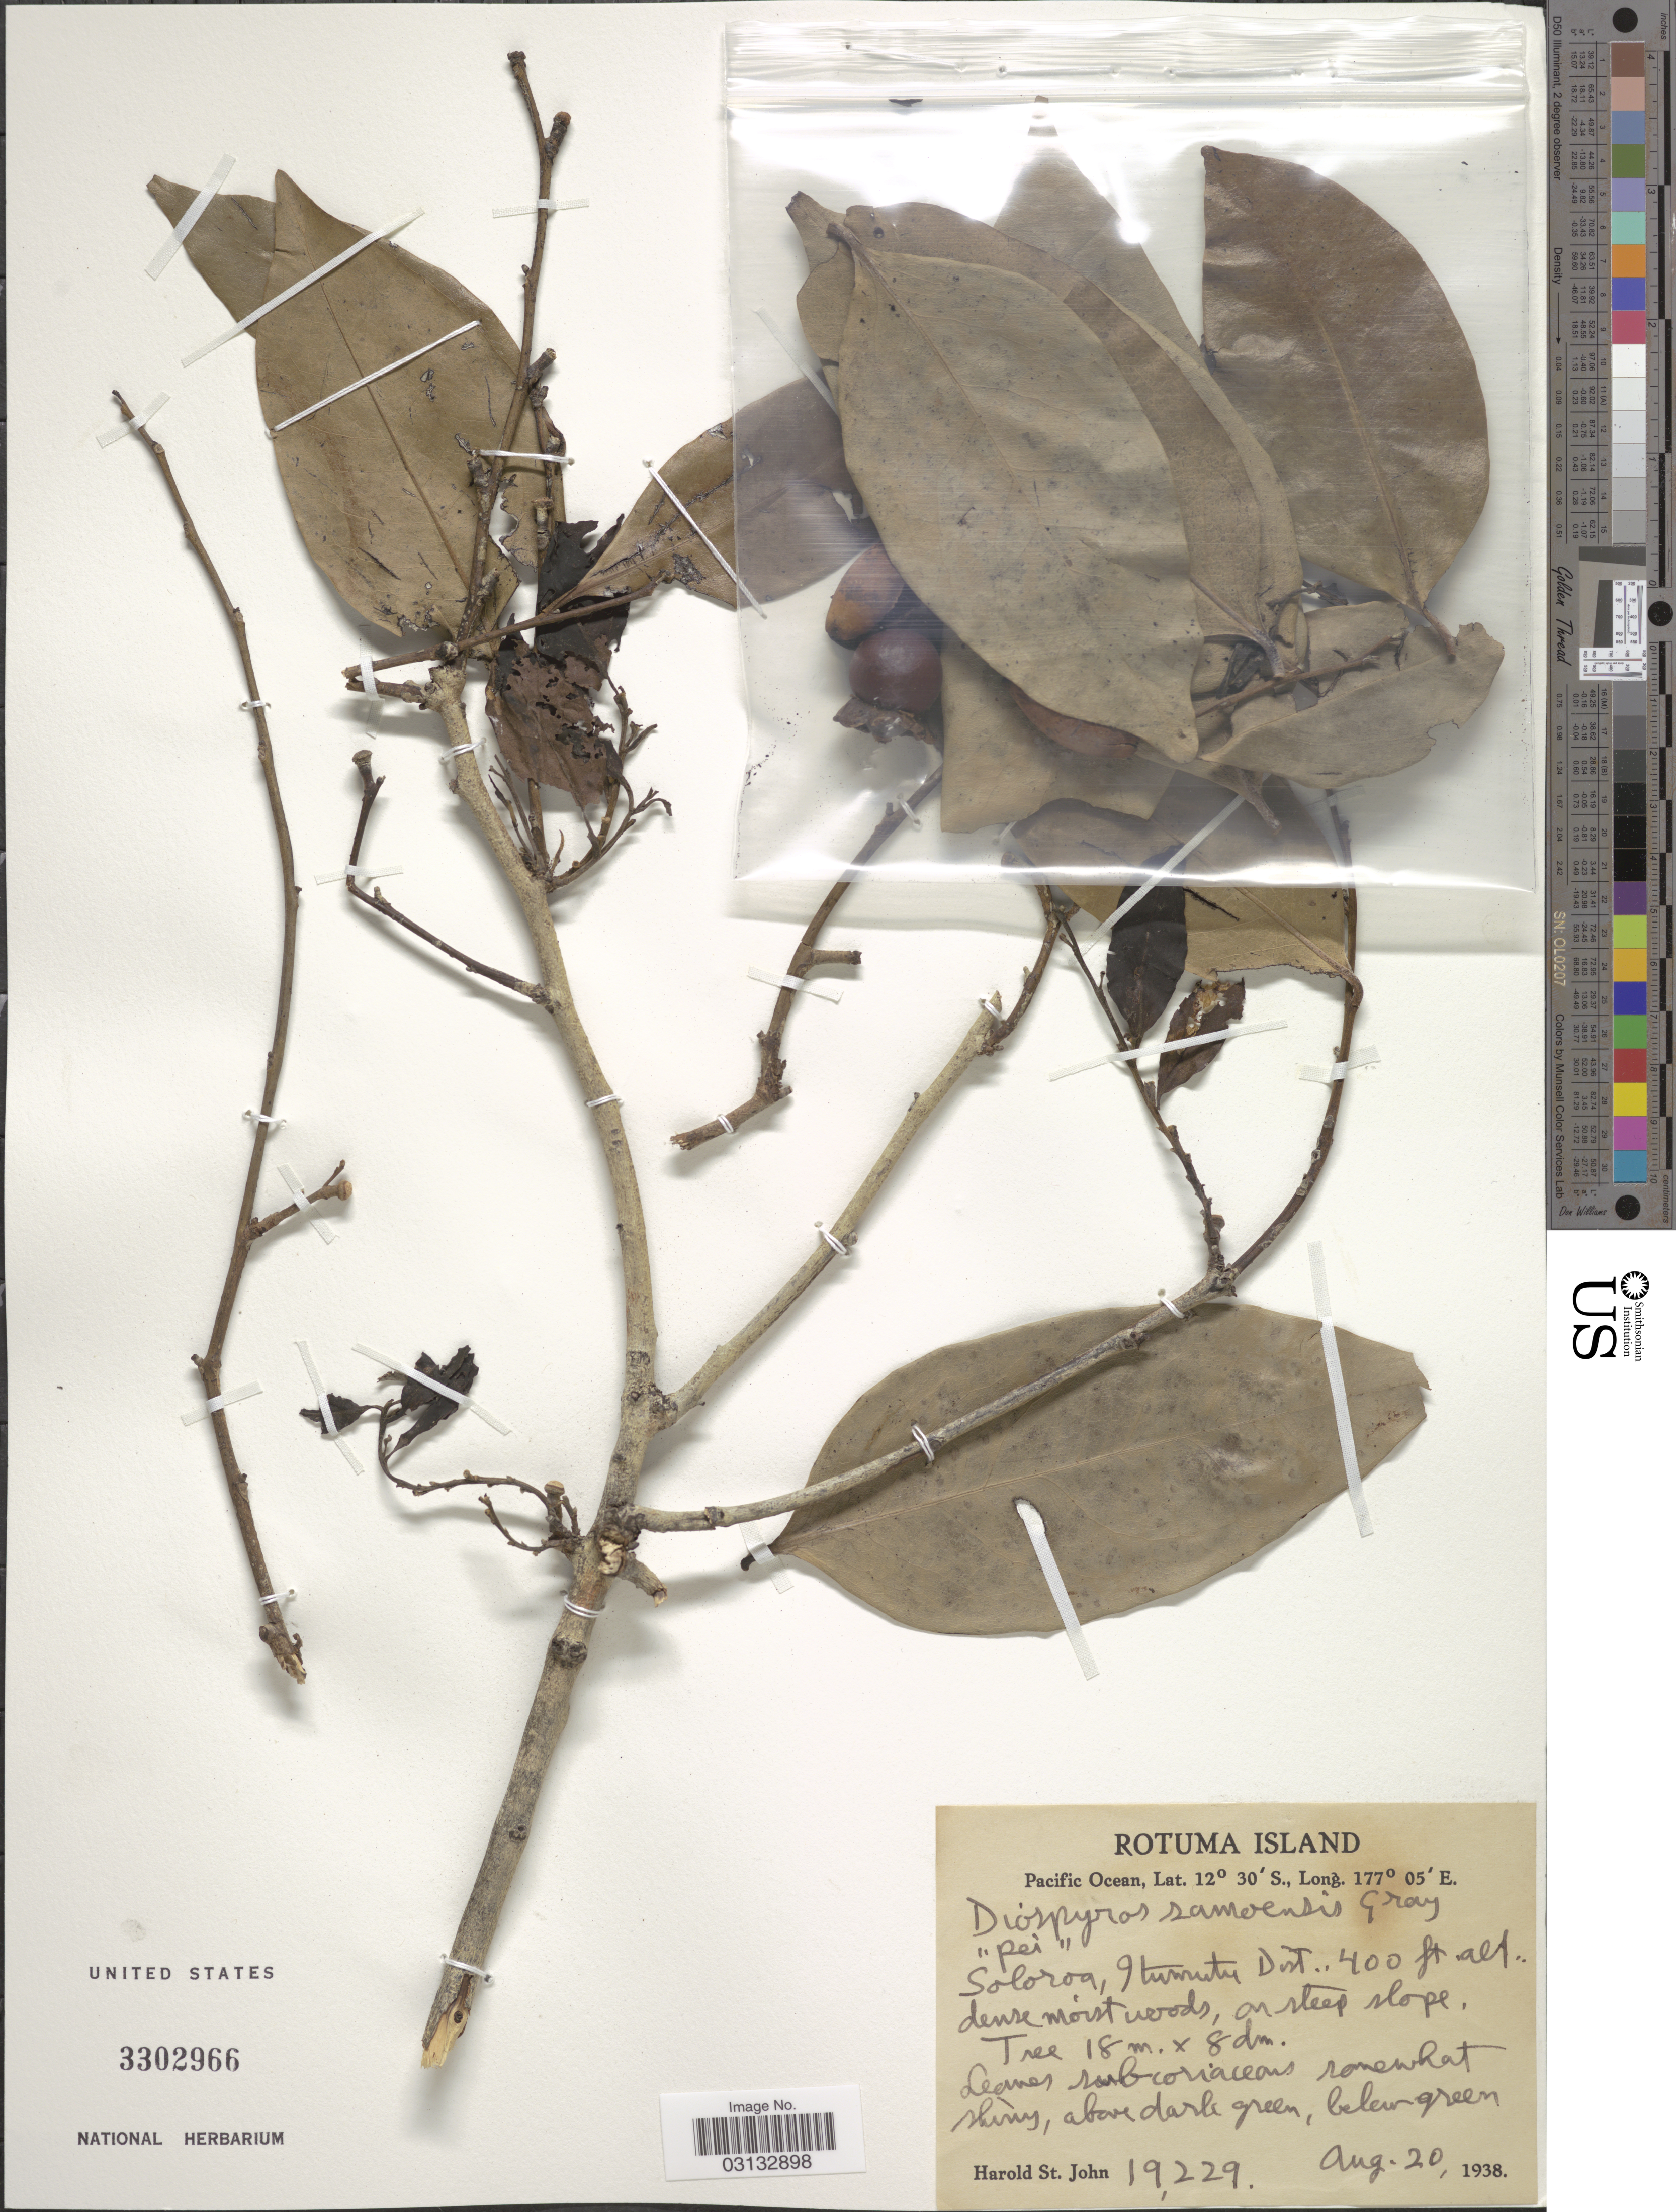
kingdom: Plantae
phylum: Tracheophyta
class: Magnoliopsida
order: Ericales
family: Ebenaceae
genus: Diospyros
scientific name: Diospyros samoensis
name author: A. Gray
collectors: H. St. John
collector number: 19229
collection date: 1938-08-20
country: Fiji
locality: Rotuma Island, Pacific Ocean, Soloroa, Itumutu Dist.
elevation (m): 122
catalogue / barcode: US 3302966